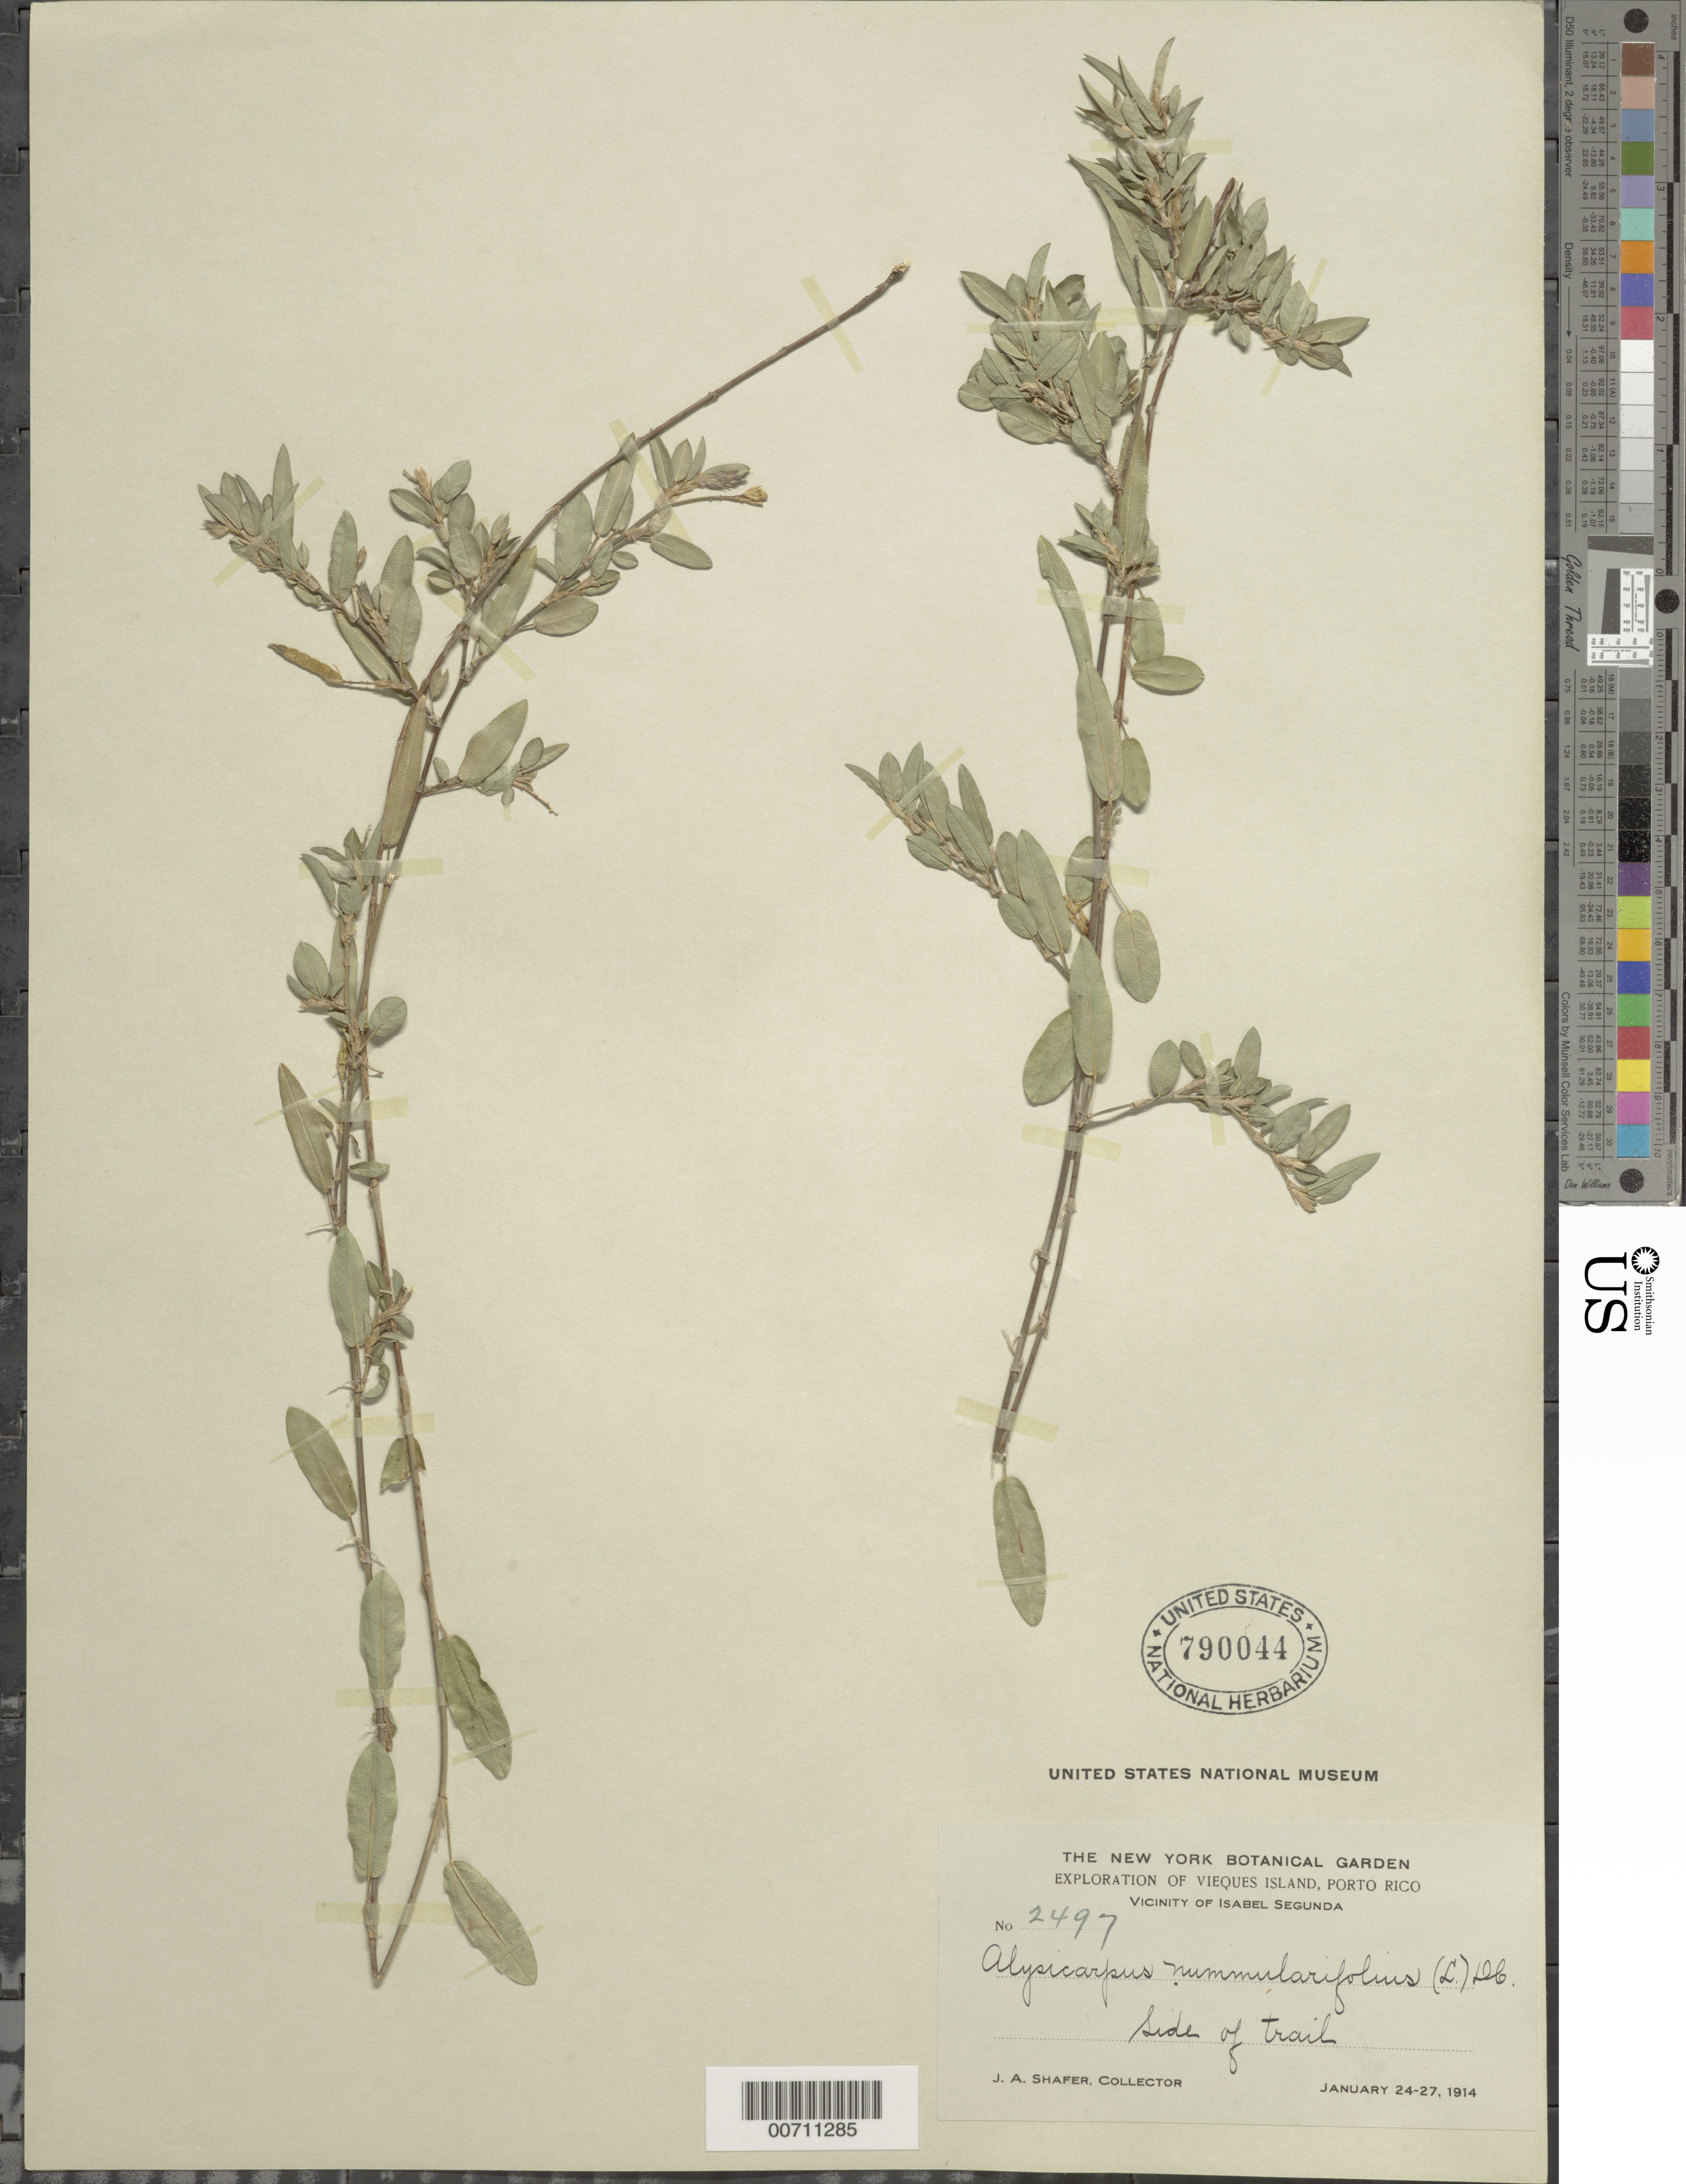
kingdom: Plantae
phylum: Tracheophyta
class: Magnoliopsida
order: Fabales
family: Fabaceae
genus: Alysicarpus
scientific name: Alysicarpus vaginalis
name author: (L.) DC.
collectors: J. A. Shafer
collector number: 2497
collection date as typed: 24 Jan 1914 to 27 Jan 1914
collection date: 1914-01-24/1914-01-27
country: Puerto Rico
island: Vieques Island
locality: Isabel Segunda, vic of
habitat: Side of trail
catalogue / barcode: US 790044